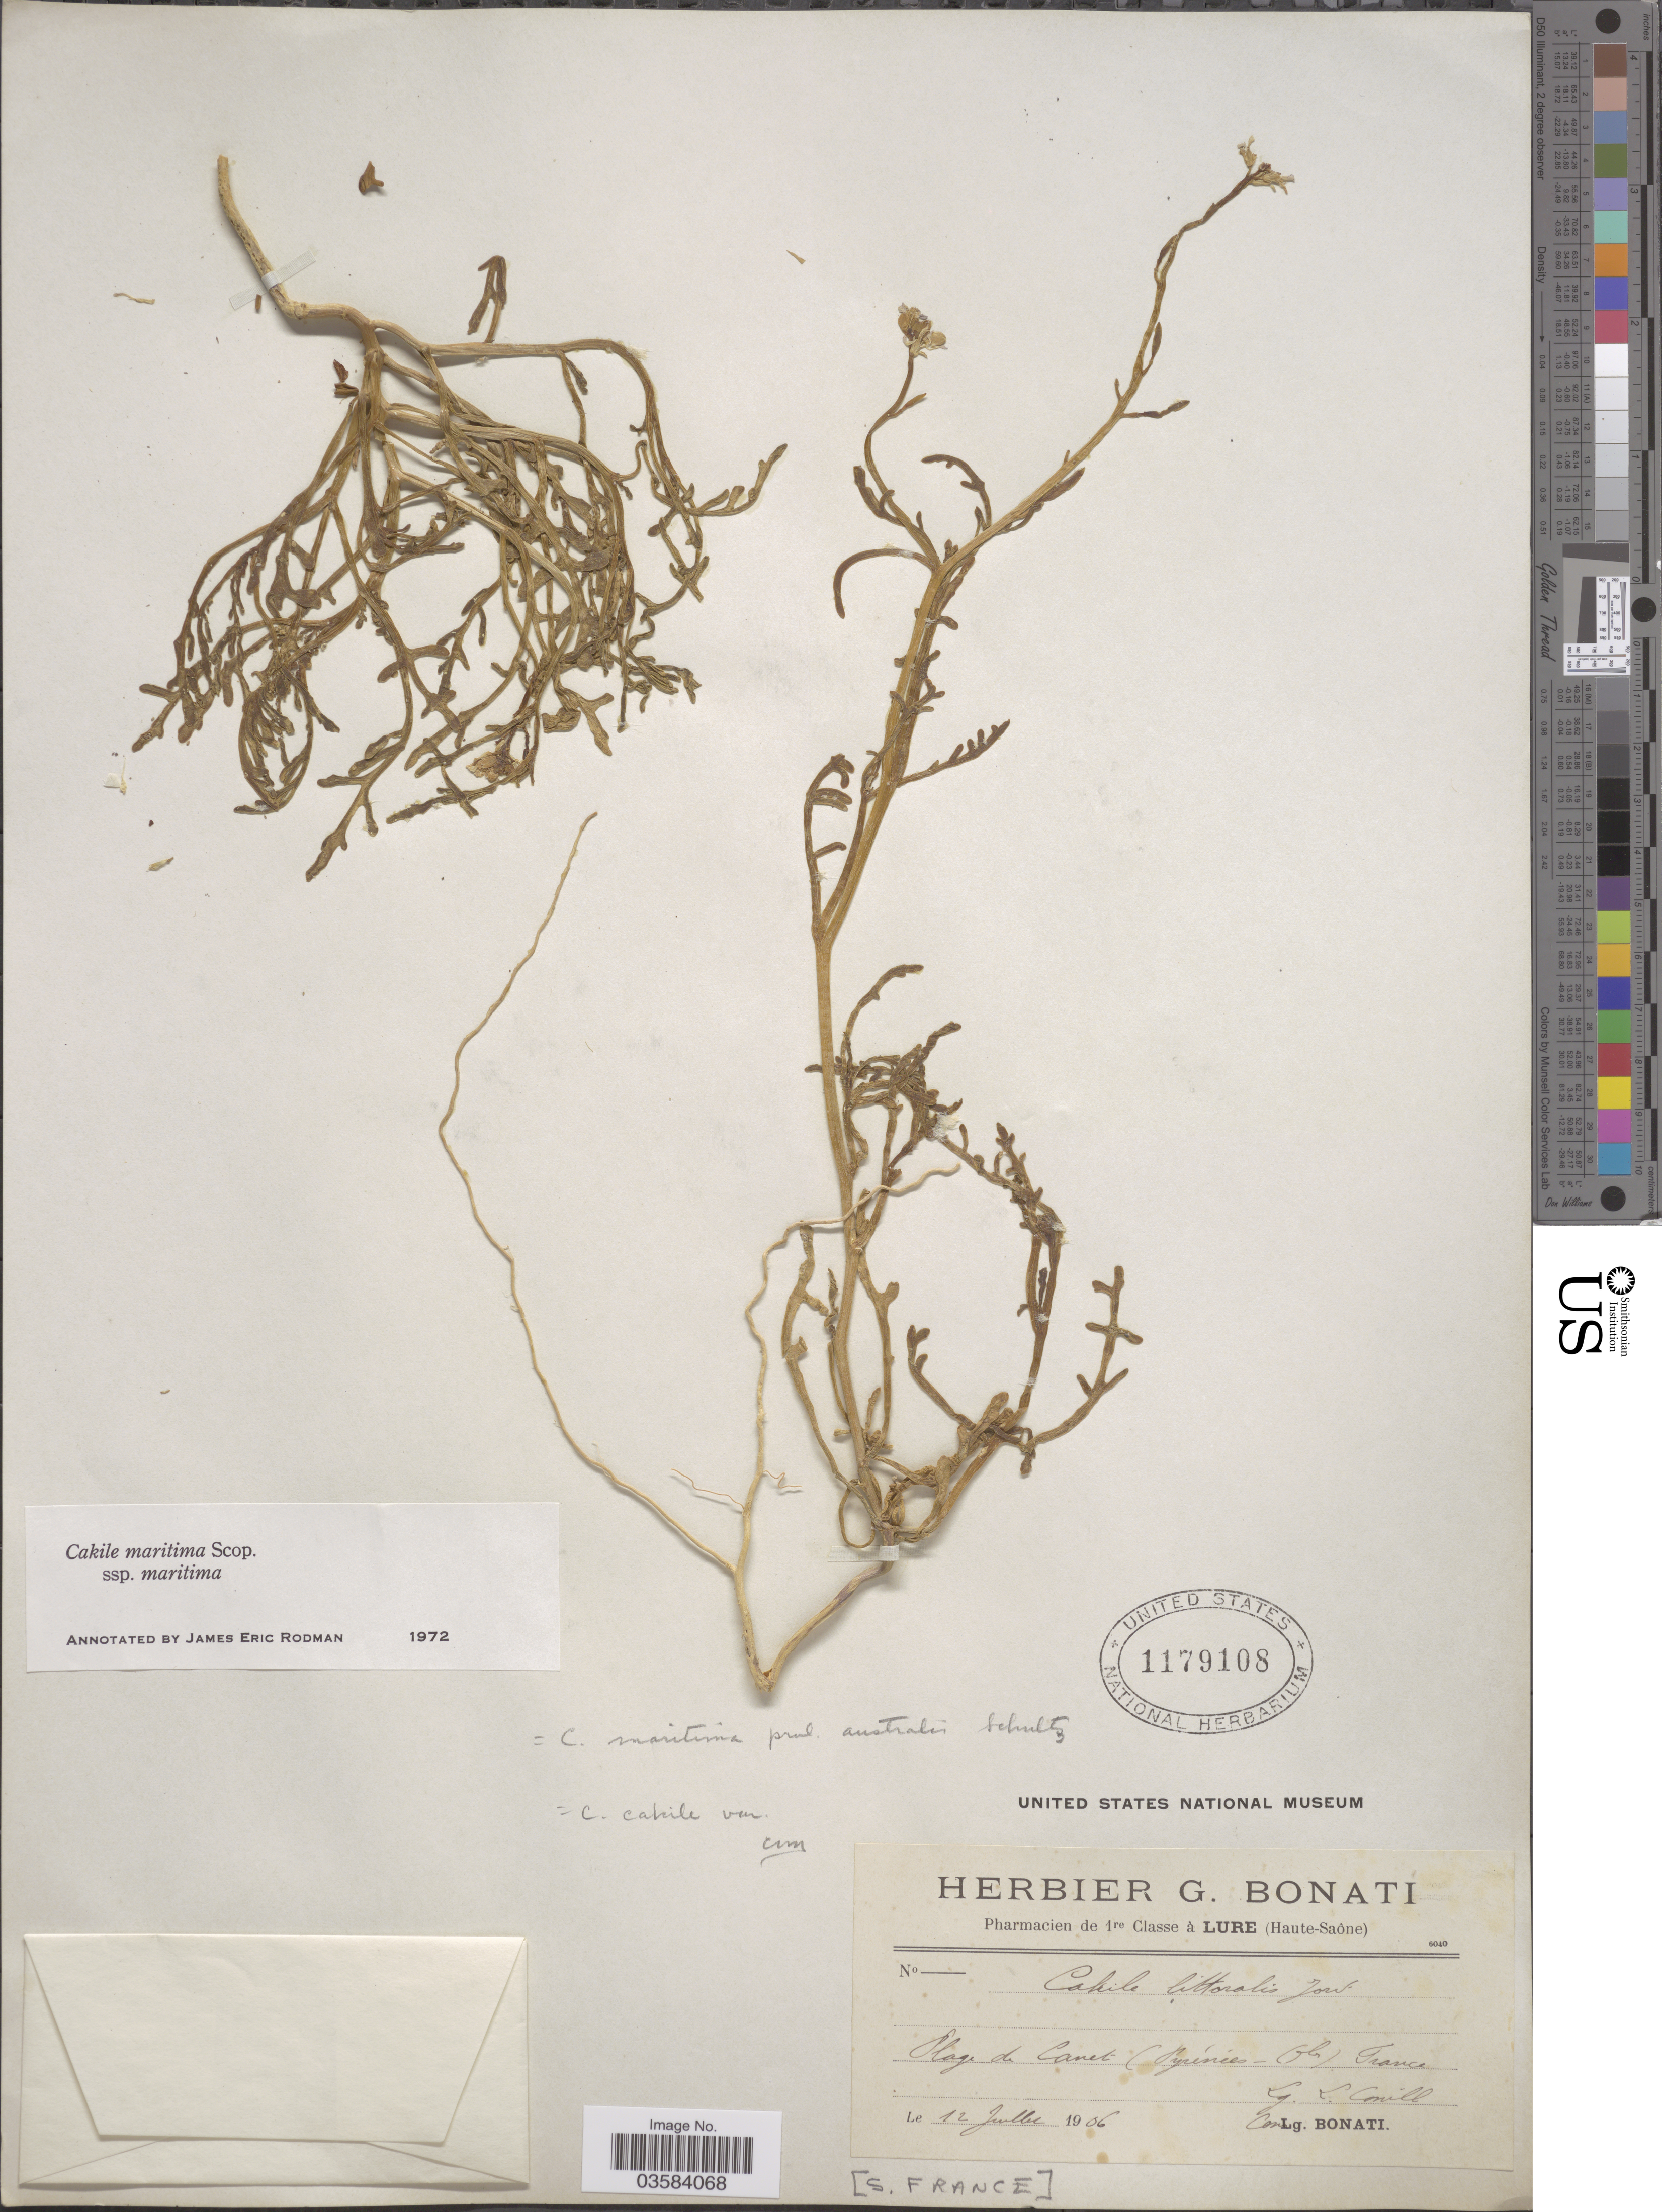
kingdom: Plantae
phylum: Tracheophyta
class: Magnoliopsida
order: Brassicales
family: Brassicaceae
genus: Cakile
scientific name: Cakile maritima subsp. maritima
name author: Scop.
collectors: Conill, L.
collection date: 1906-07-12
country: France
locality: Lure (Haute-Saône). Plage de Canet (Pyrénées-Ole). [S. France].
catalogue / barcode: US 1179108